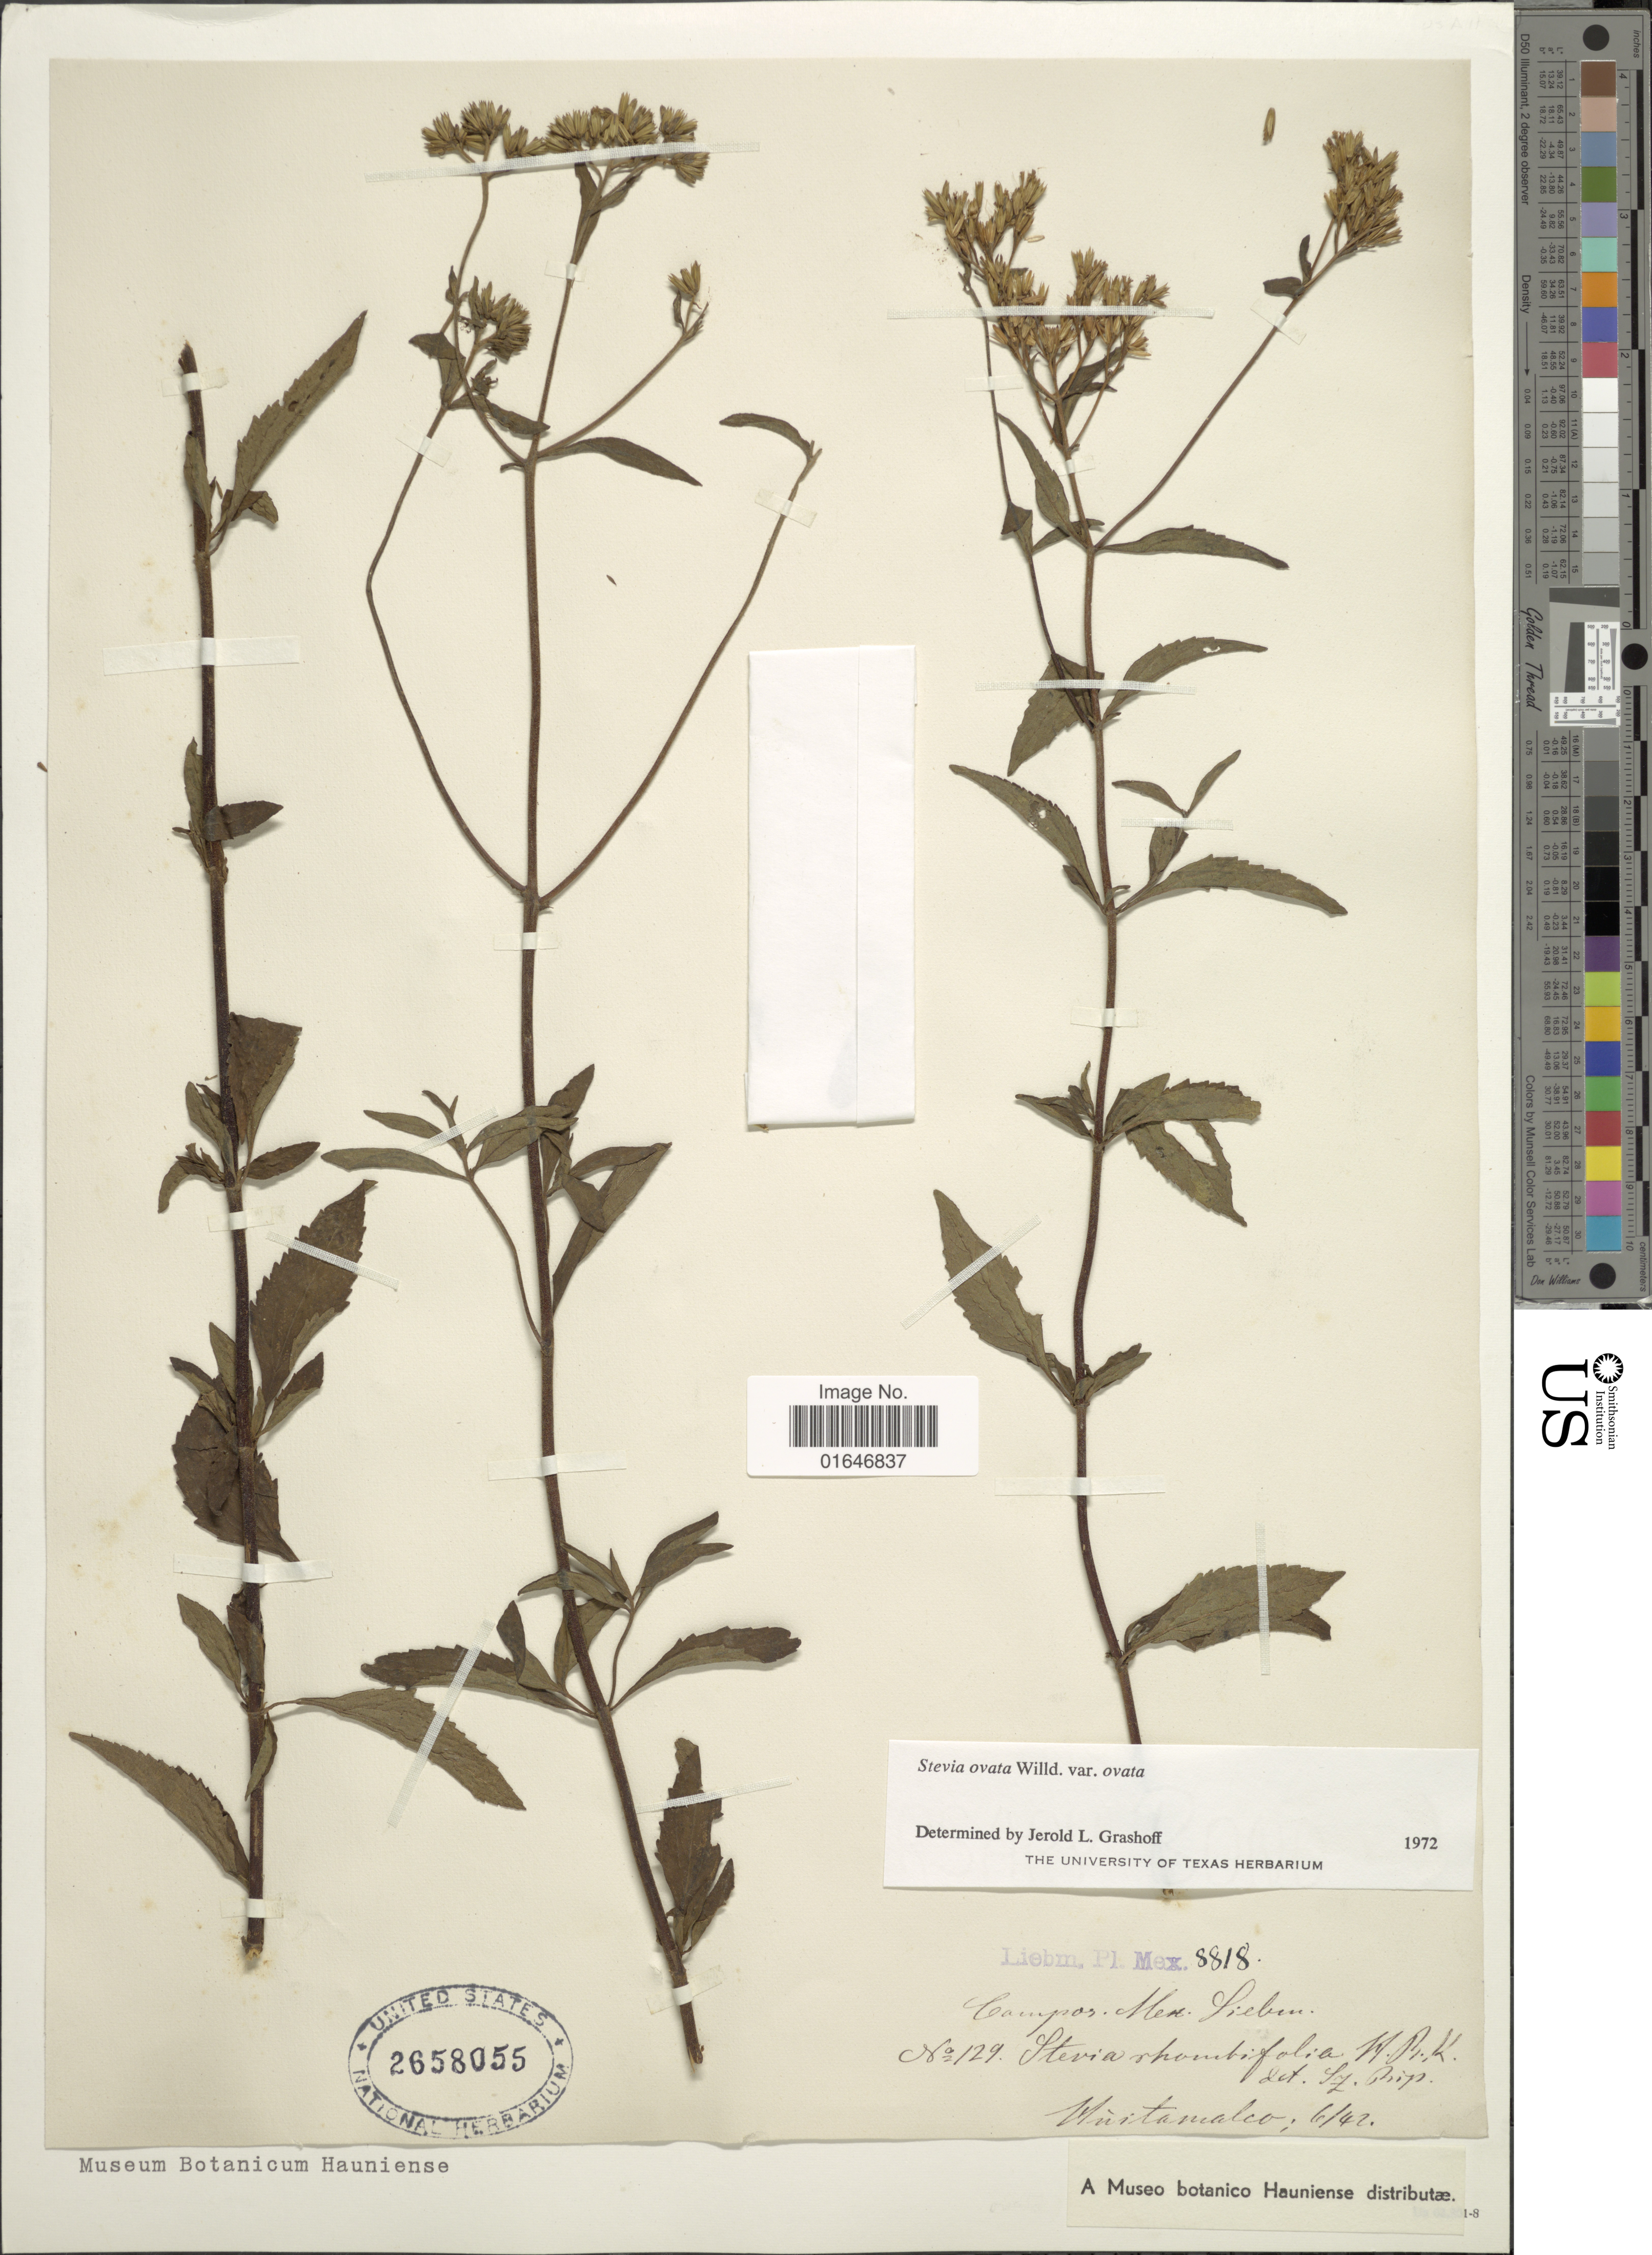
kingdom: Plantae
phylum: Tracheophyta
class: Magnoliopsida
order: Asterales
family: Asteraceae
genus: Stevia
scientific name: Stevia ovata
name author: Willd.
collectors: F. M. Liebmann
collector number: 8818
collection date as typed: Transcribed d/m/y: /6/42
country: Mexico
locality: Huitamalco. [interpreted]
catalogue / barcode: US 2658055